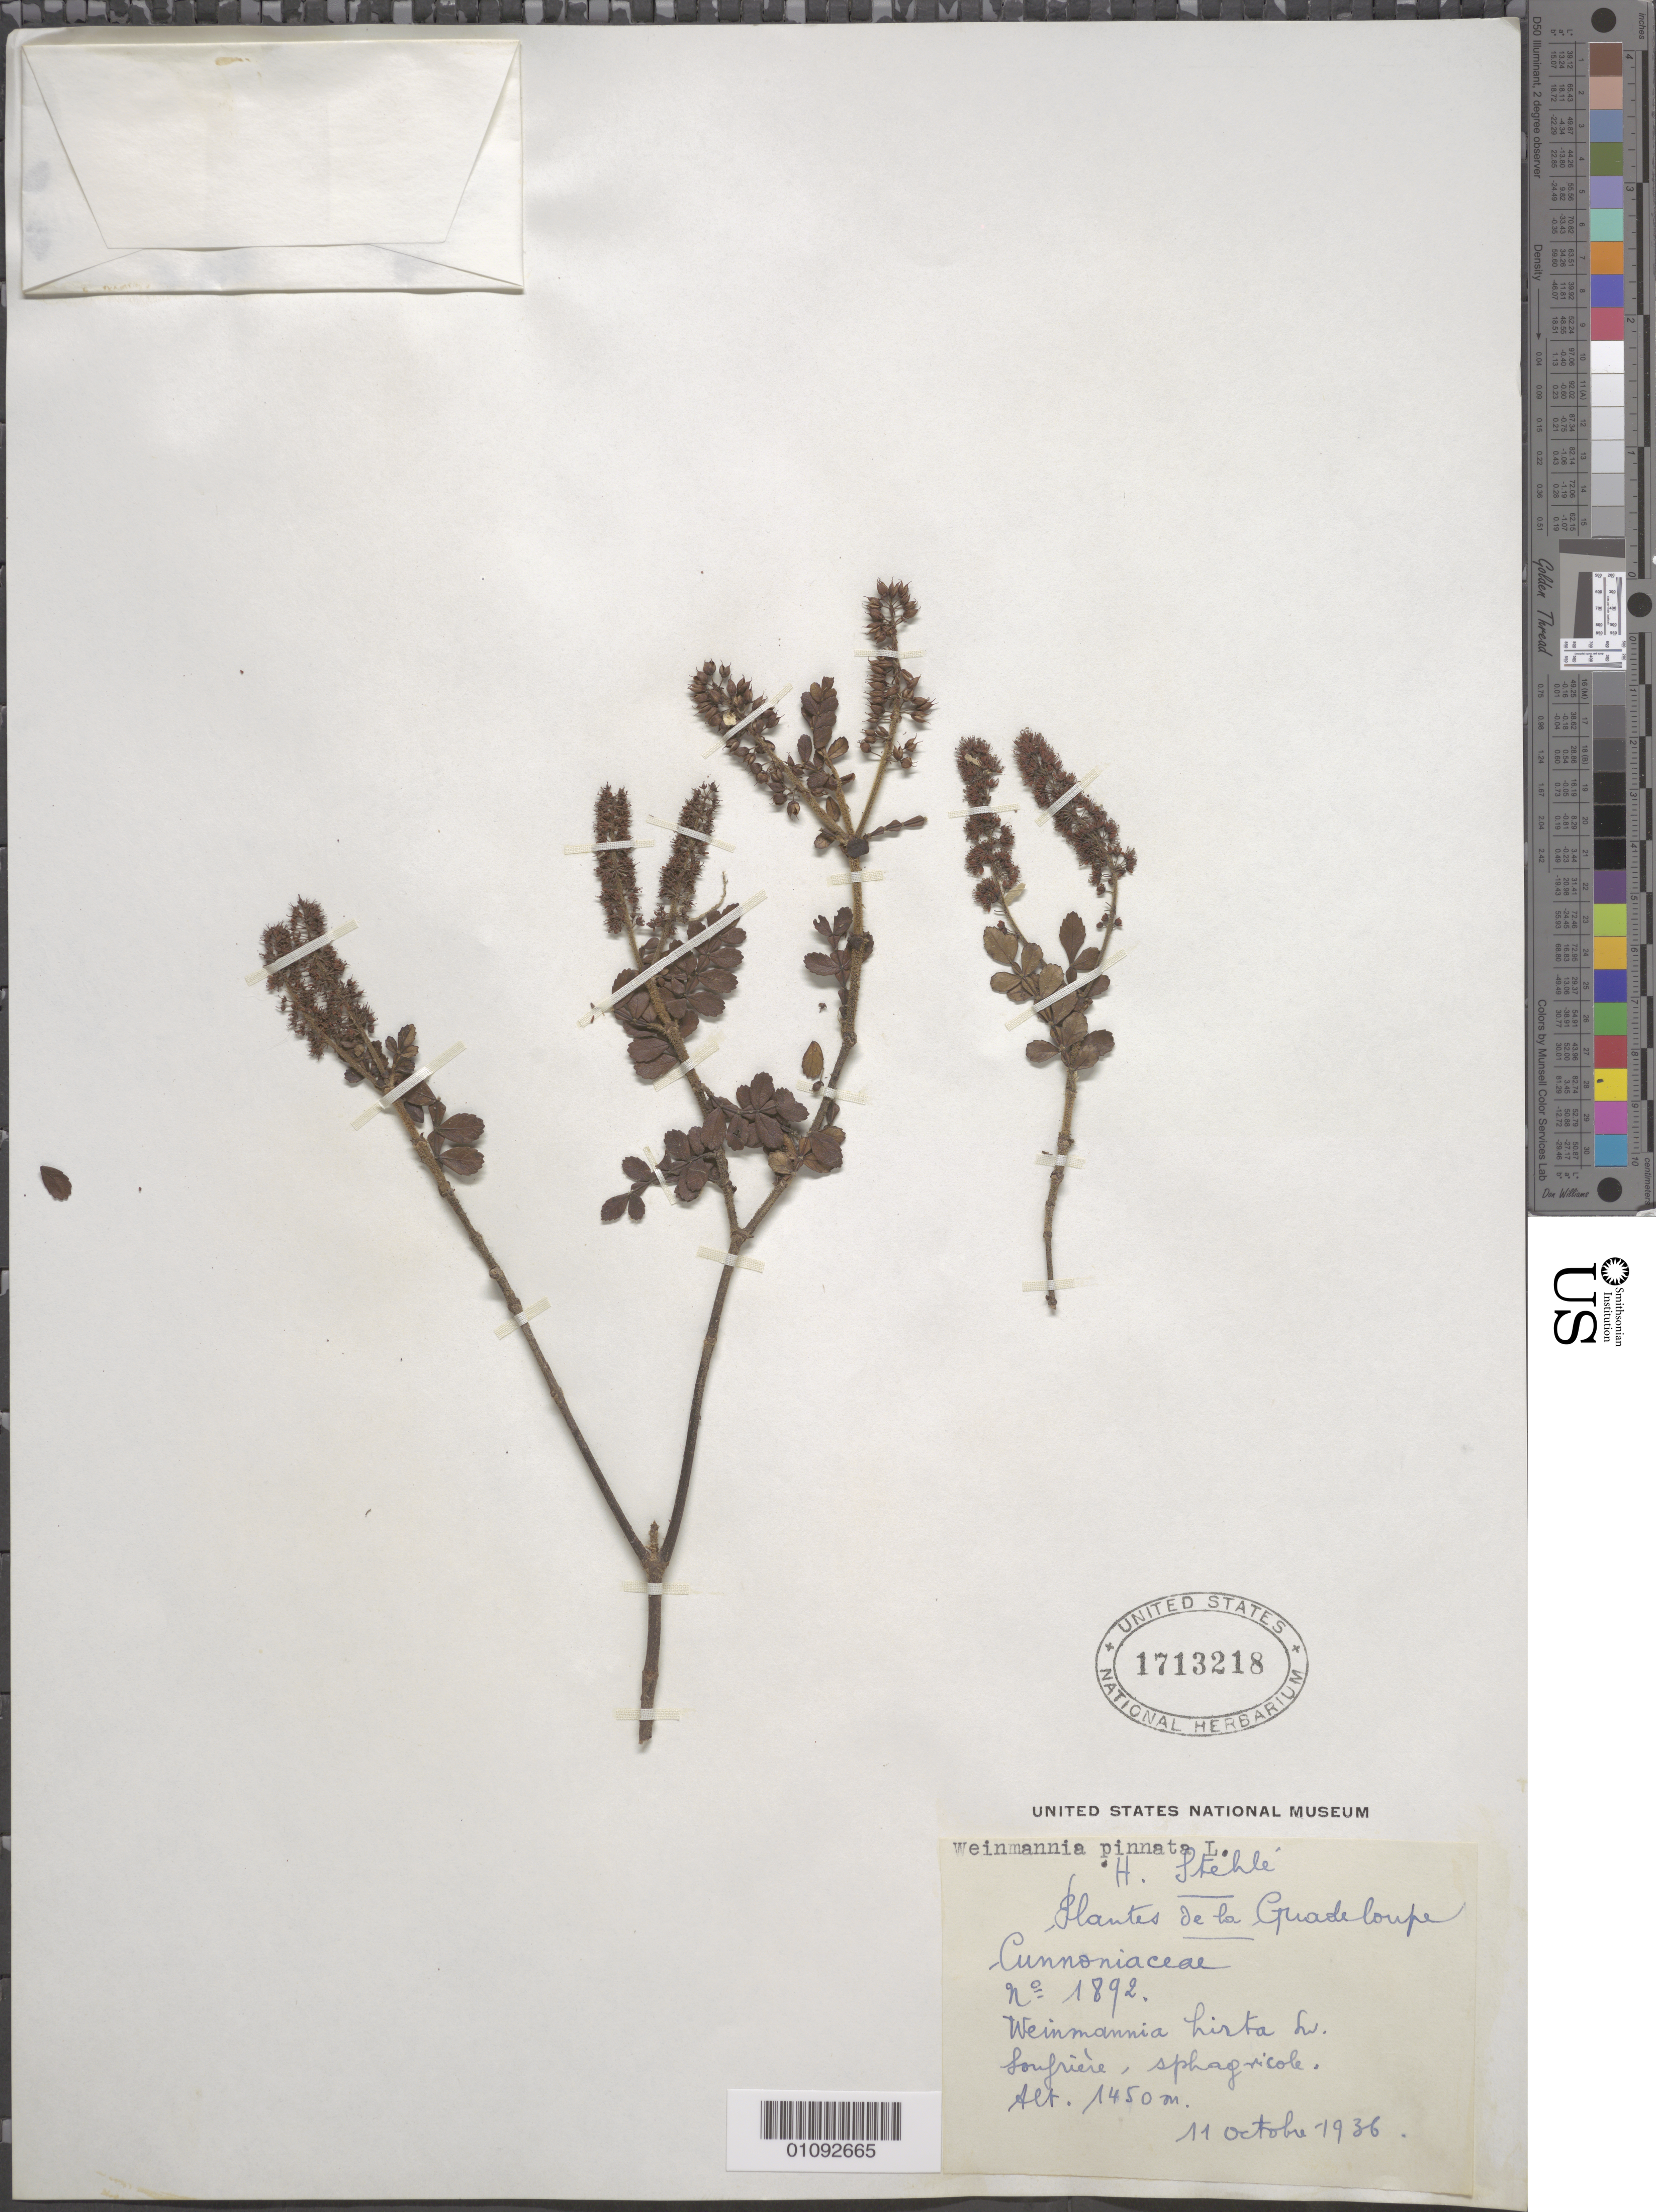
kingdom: Plantae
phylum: Tracheophyta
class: Magnoliopsida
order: Oxalidales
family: Cunoniaceae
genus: Weinmannia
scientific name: Weinmannia pinnata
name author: L.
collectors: H. Stehlé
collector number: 1892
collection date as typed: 11 Oct 1936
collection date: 1936-10-11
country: Guadeloupe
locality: Soufriere.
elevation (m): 1450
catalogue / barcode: US 1713218